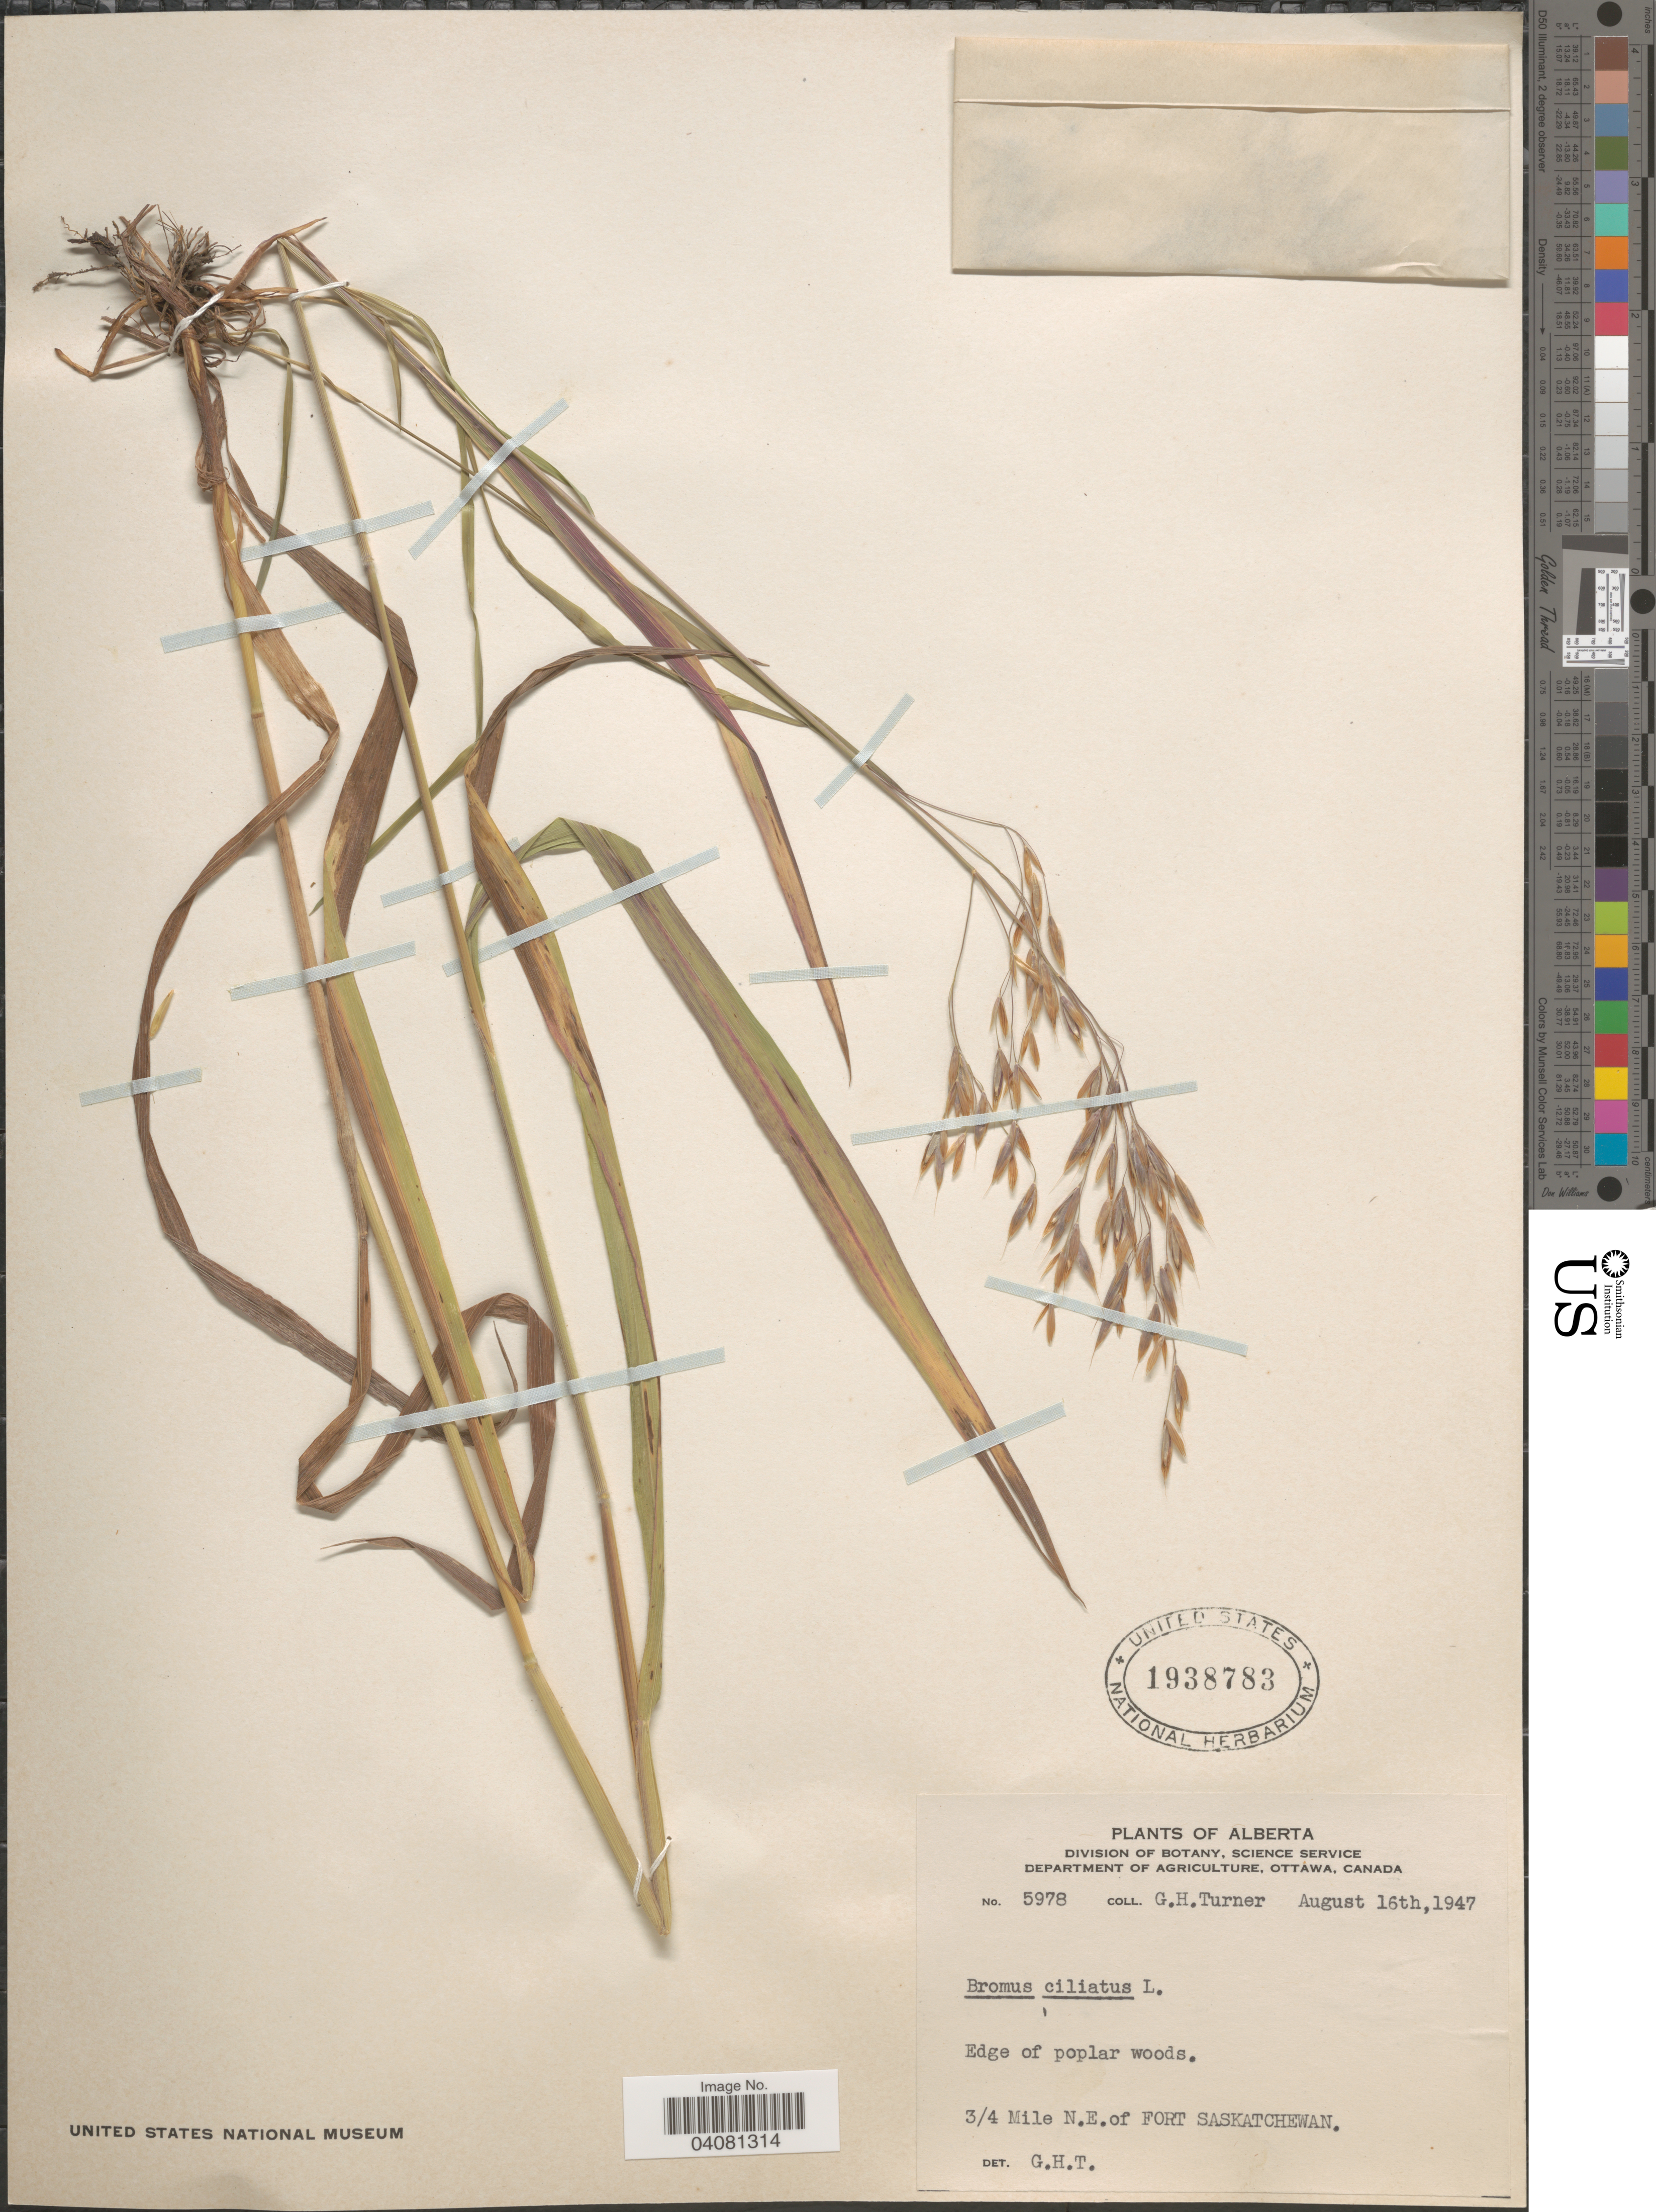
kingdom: Plantae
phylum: Tracheophyta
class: Liliopsida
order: Poales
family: Poaceae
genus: Bromus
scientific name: Bromus ciliatus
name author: L.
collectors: G. H. Turner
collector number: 5978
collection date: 1947-08-16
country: Canada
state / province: Alberta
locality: ¾ Mile N.E. of Fort Saskatchewan.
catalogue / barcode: US 1938783